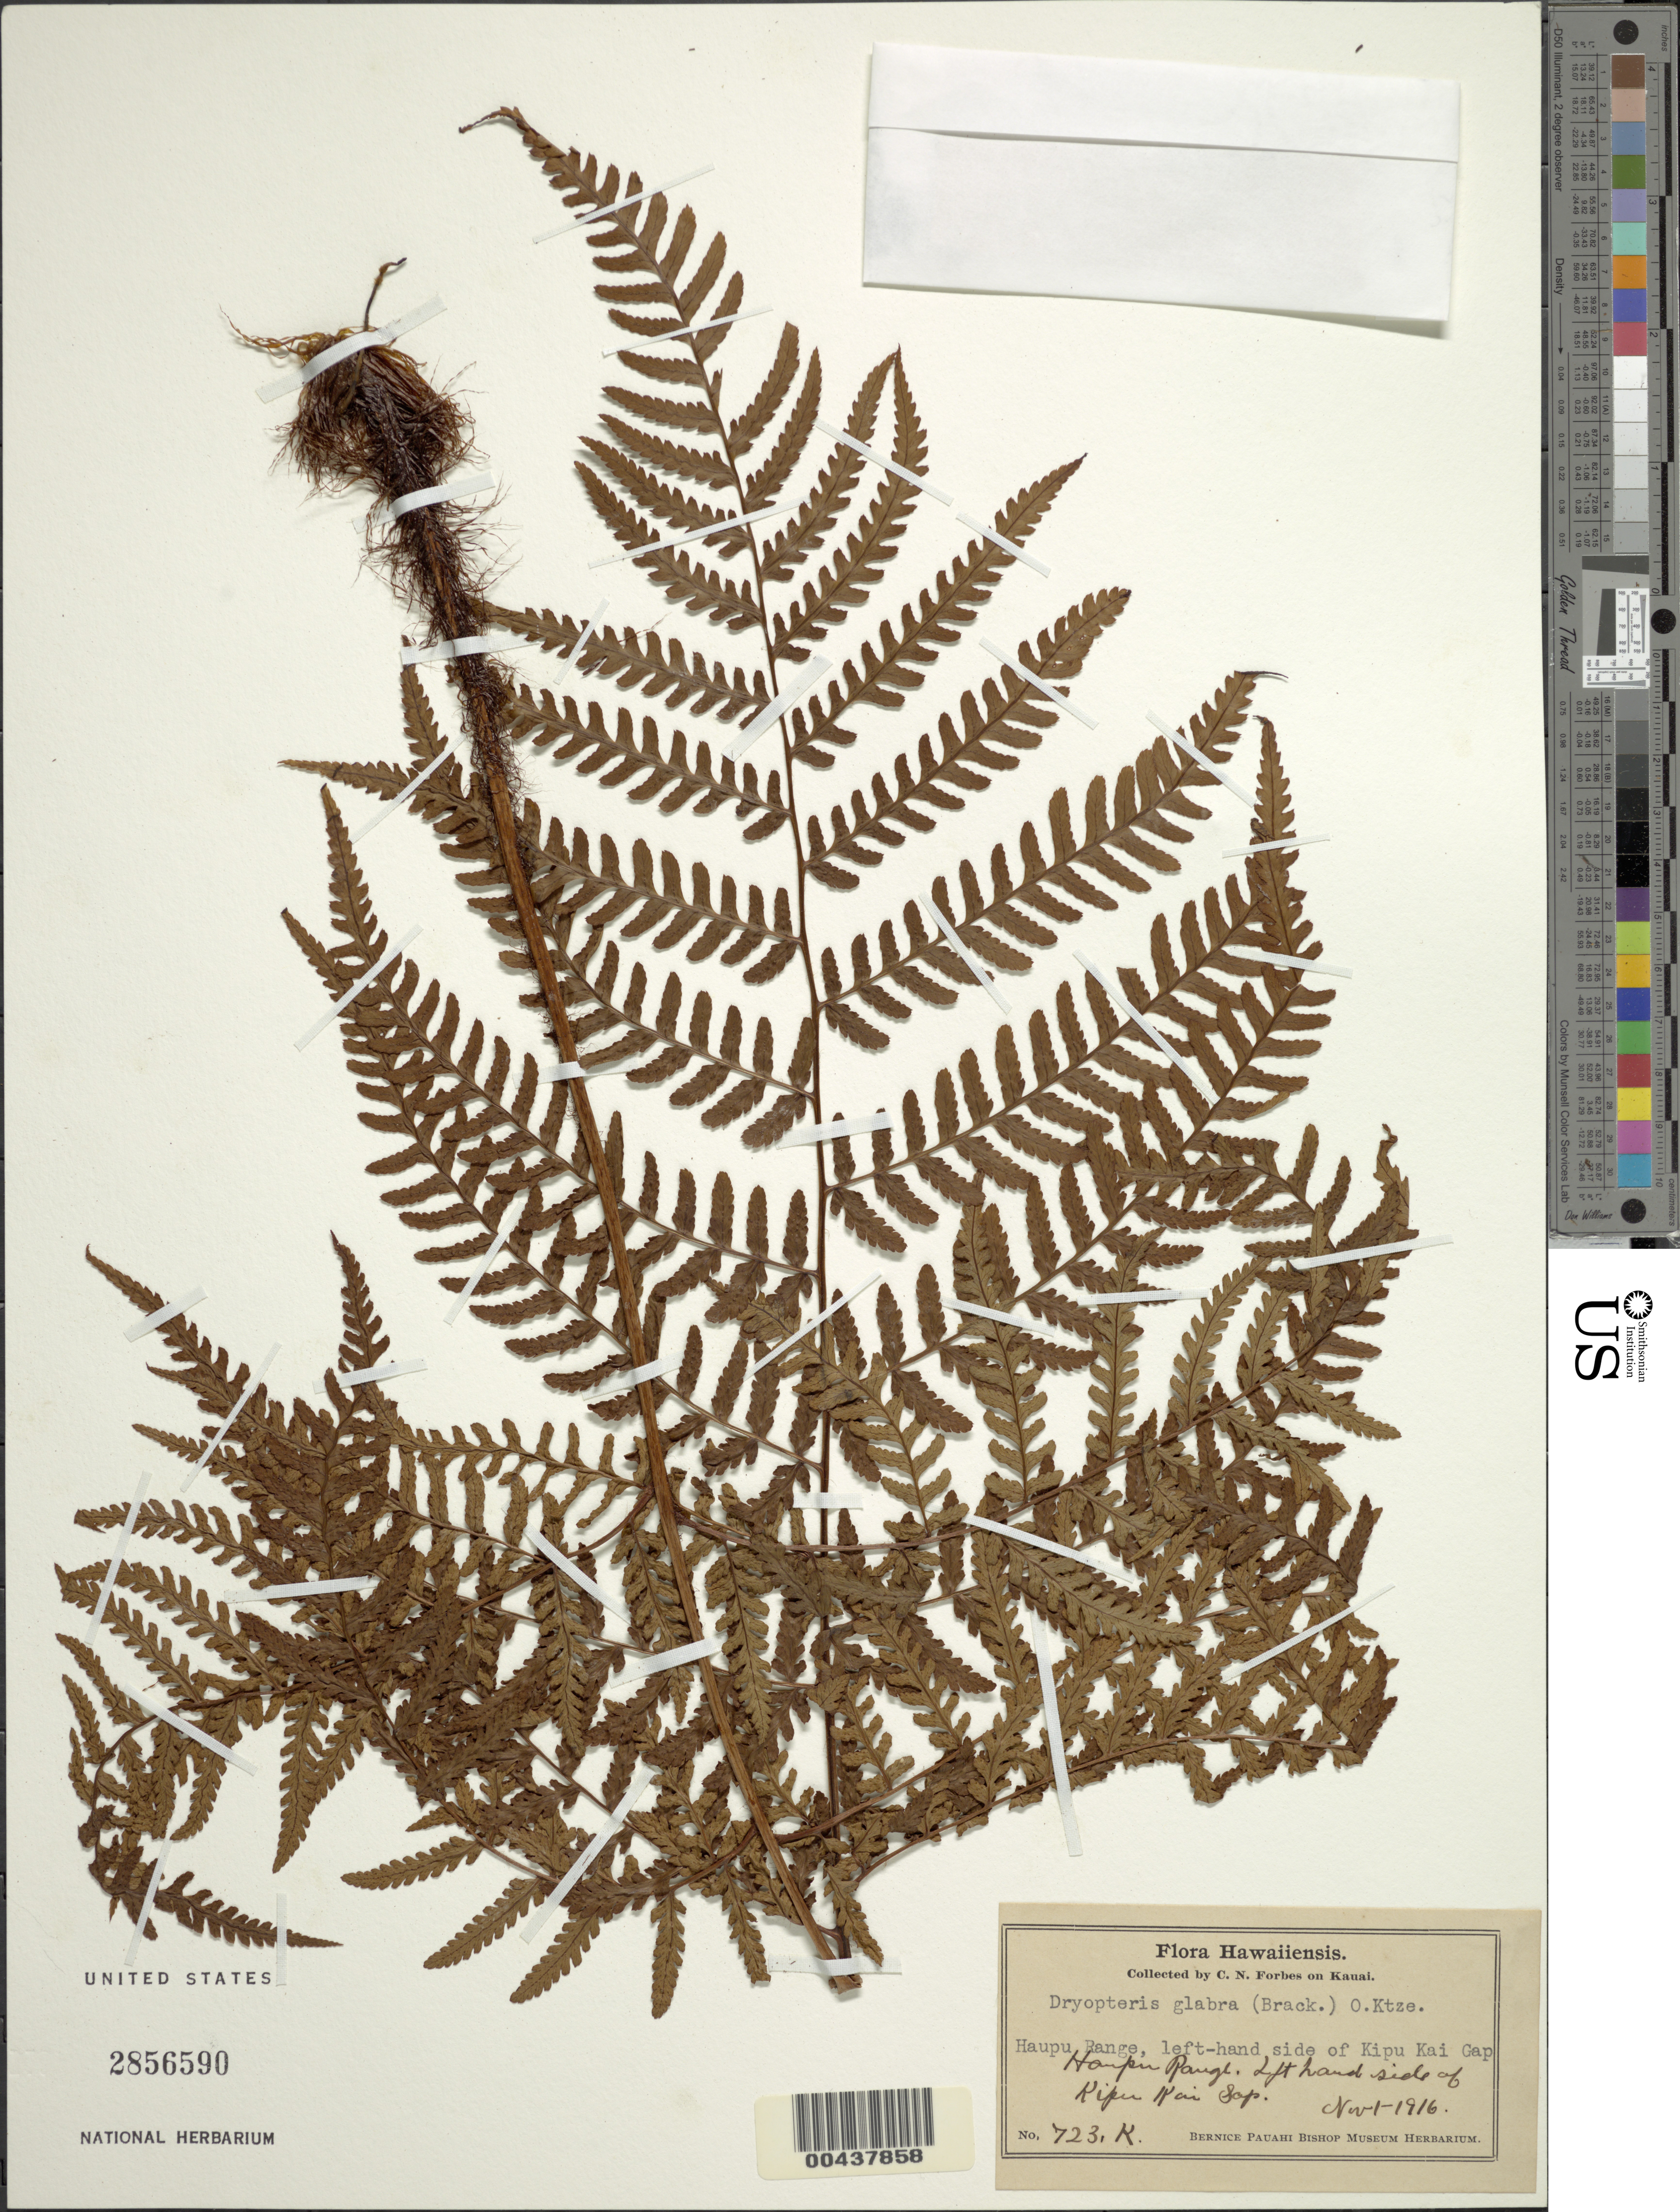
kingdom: Plantae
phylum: Tracheophyta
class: Polypodiopsida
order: Polypodiales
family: Dryopteridaceae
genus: Dryopteris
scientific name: Dryopteris unidentata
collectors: C. N. Forbes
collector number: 723.K.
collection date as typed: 1 Nov 1916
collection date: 1916-11-01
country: United States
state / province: Hawaii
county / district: Kauai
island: Kaua'i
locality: Haupu Range, Left hand side of Kipu Kai Gap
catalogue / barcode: US 2856590